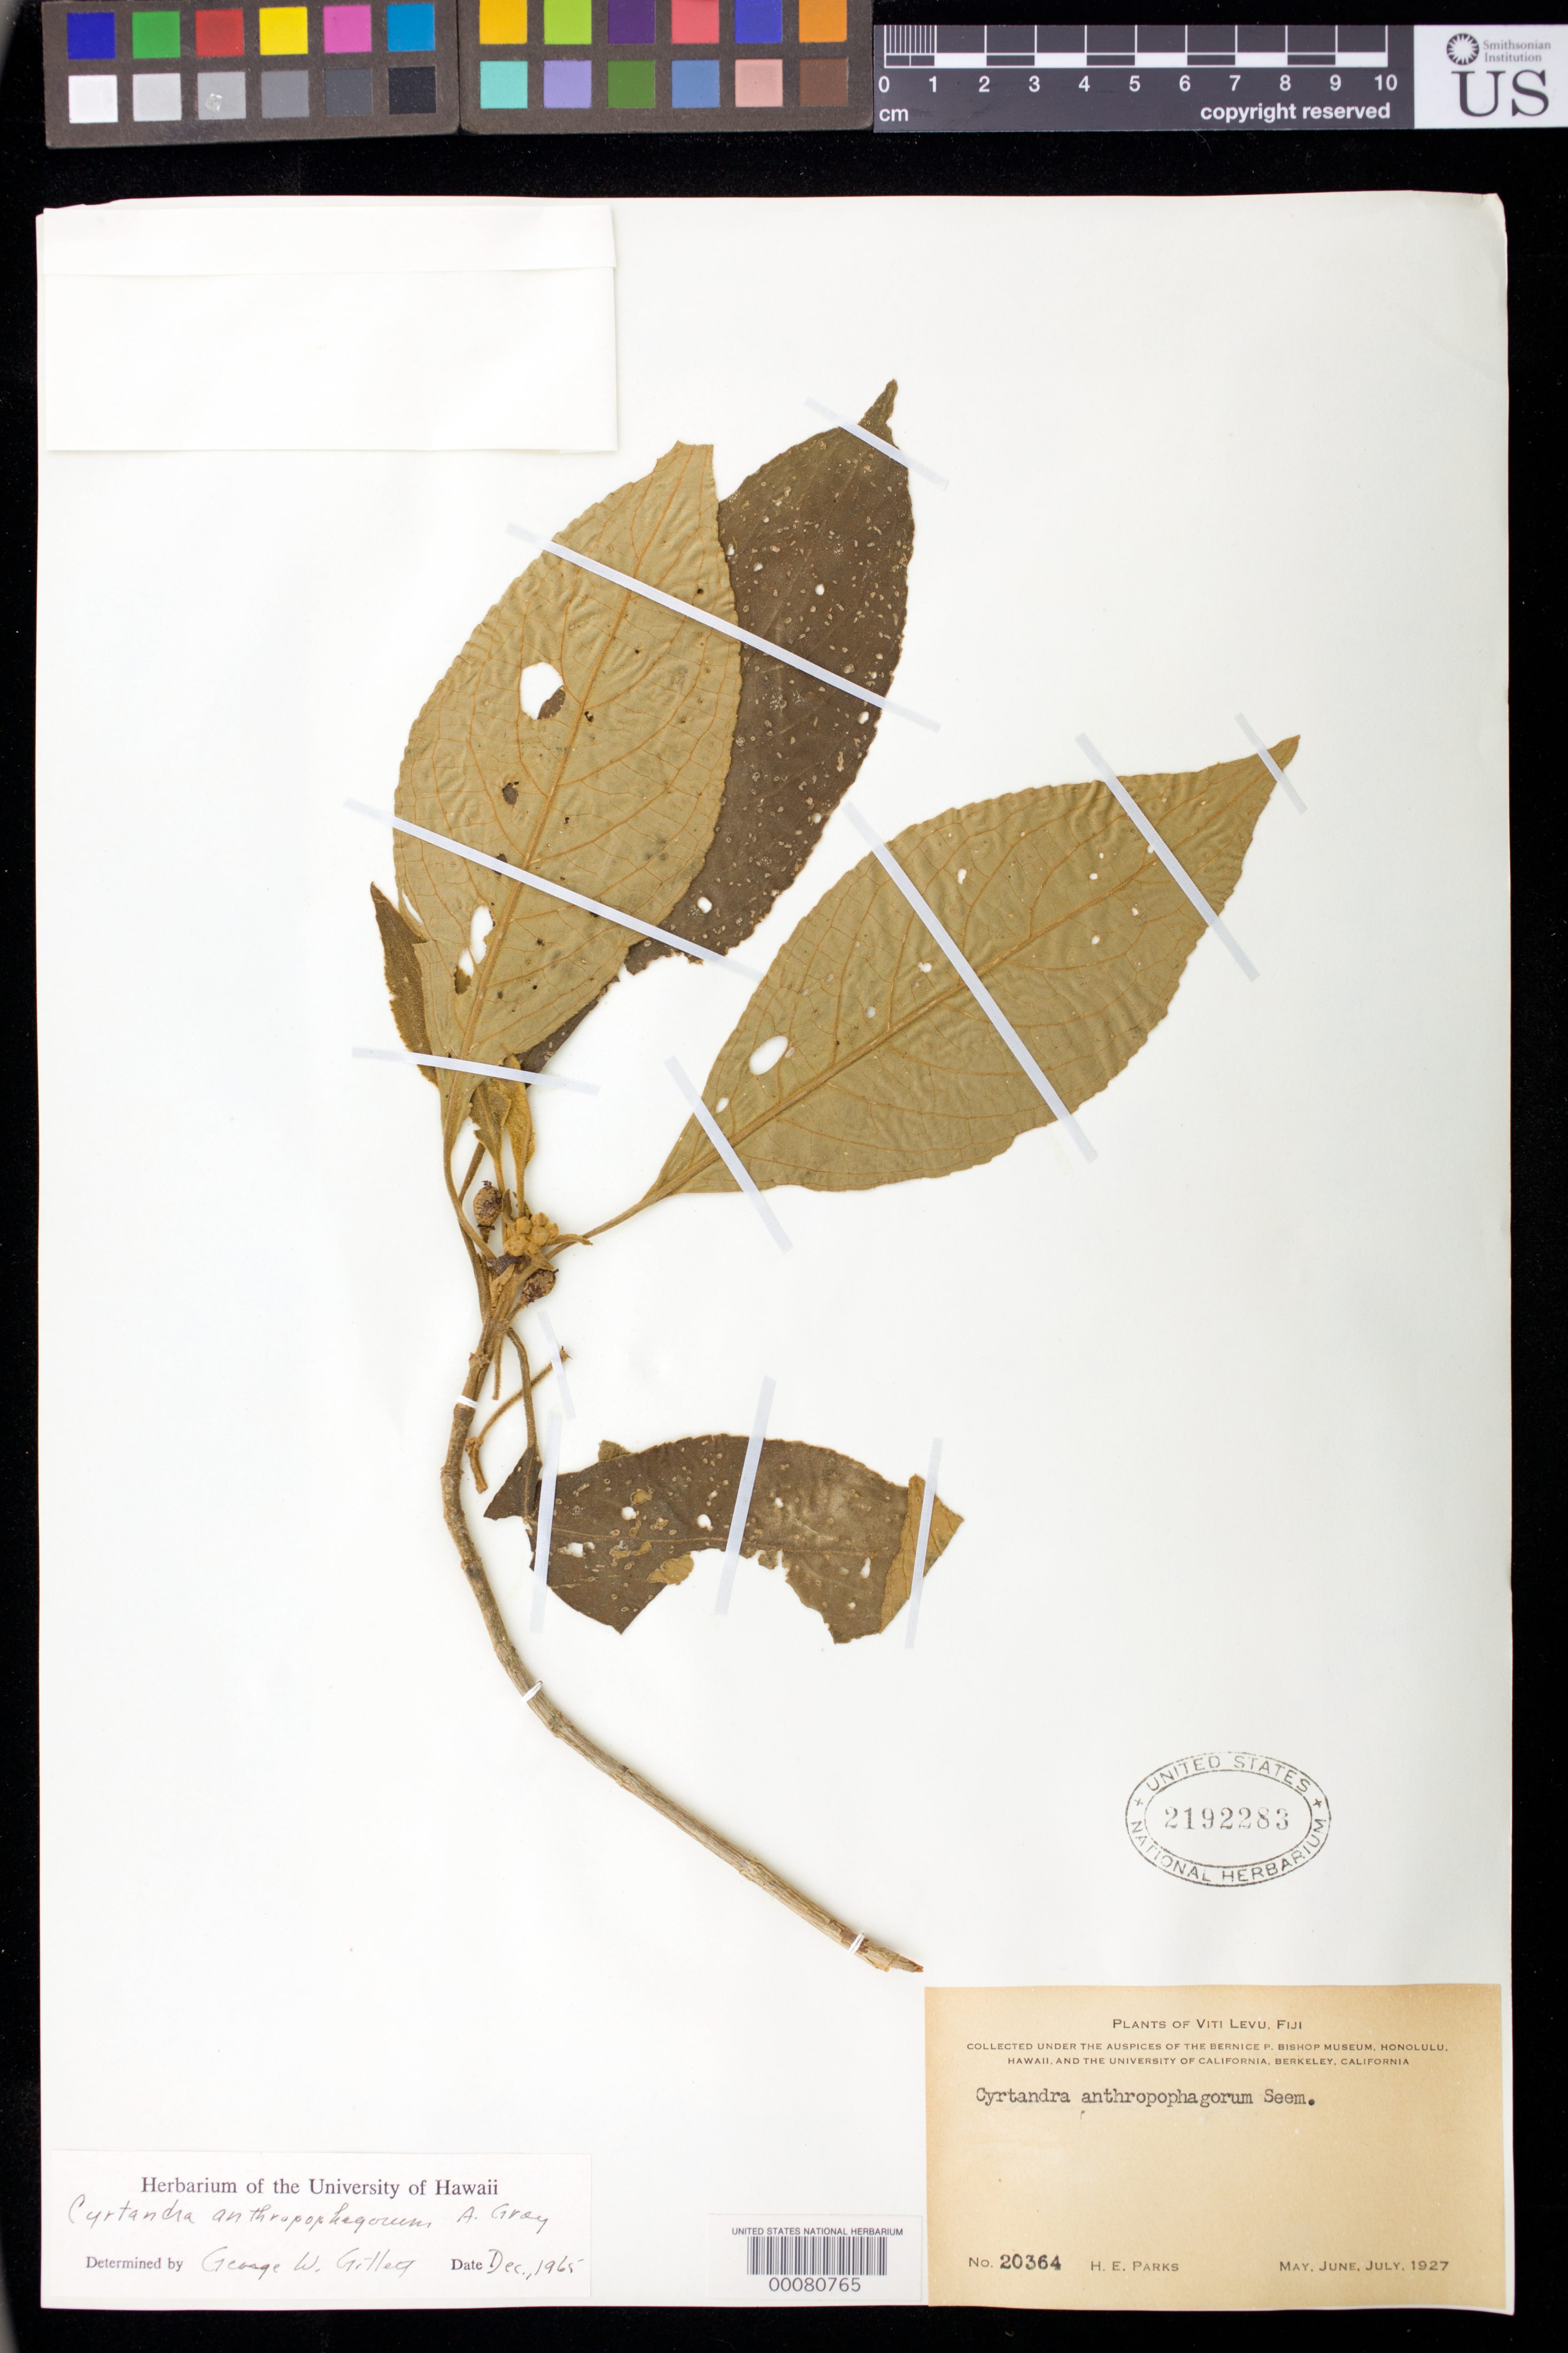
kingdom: Plantae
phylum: Tracheophyta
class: Magnoliopsida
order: Lamiales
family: Gesneriaceae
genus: Cyrtandra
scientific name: Cyrtandra anthropophagorum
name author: Seem. ex A. Gray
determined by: Gillett, G. W.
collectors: H. E. Parks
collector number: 20364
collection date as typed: May-Jul 1927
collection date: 1927-05/1927-07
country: Fiji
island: Viti Levu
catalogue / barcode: US 2192283